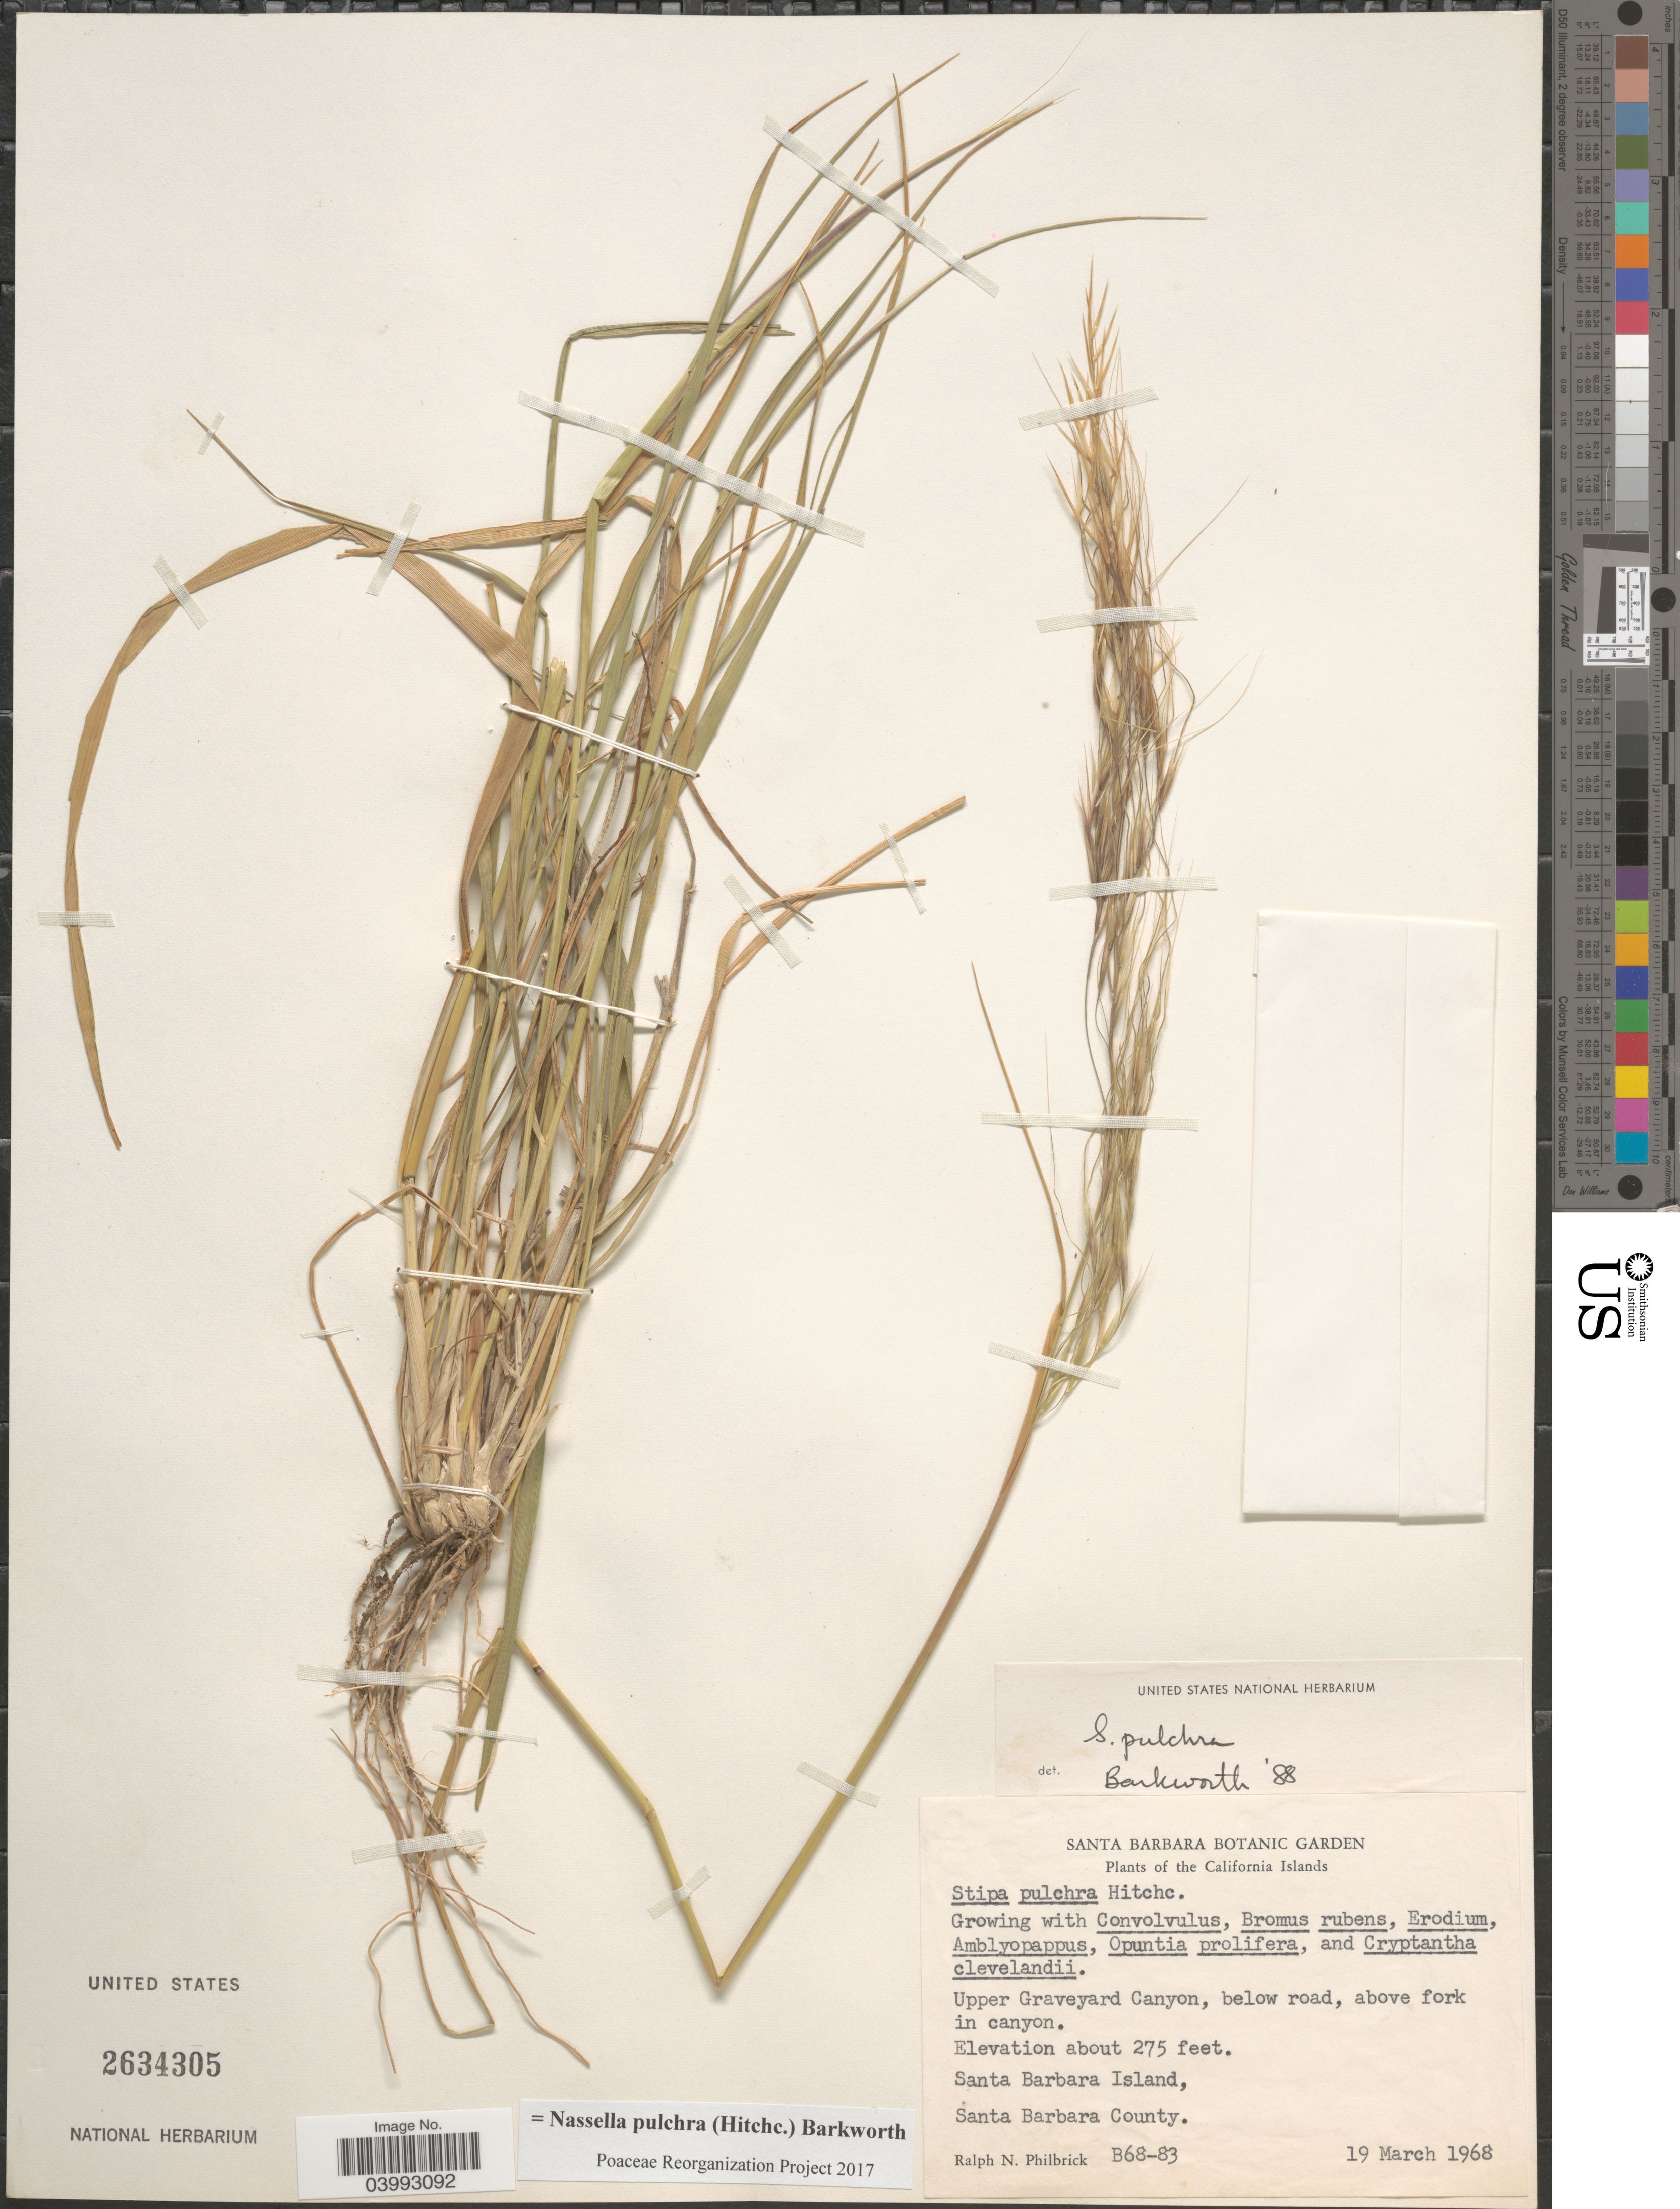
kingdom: Plantae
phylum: Tracheophyta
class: Liliopsida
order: Poales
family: Poaceae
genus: Nassella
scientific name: Nassella pulchra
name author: (Hitchc.) Barkworth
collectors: R. Philbrick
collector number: B68-83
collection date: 1968-03-19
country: United States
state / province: California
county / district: Santa Barbara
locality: The California Islands. Upper Graveyard Canyon, below road, above fork in canyon. Santa Barbara Island, Santa Barbara County.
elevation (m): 84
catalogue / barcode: US 2634305